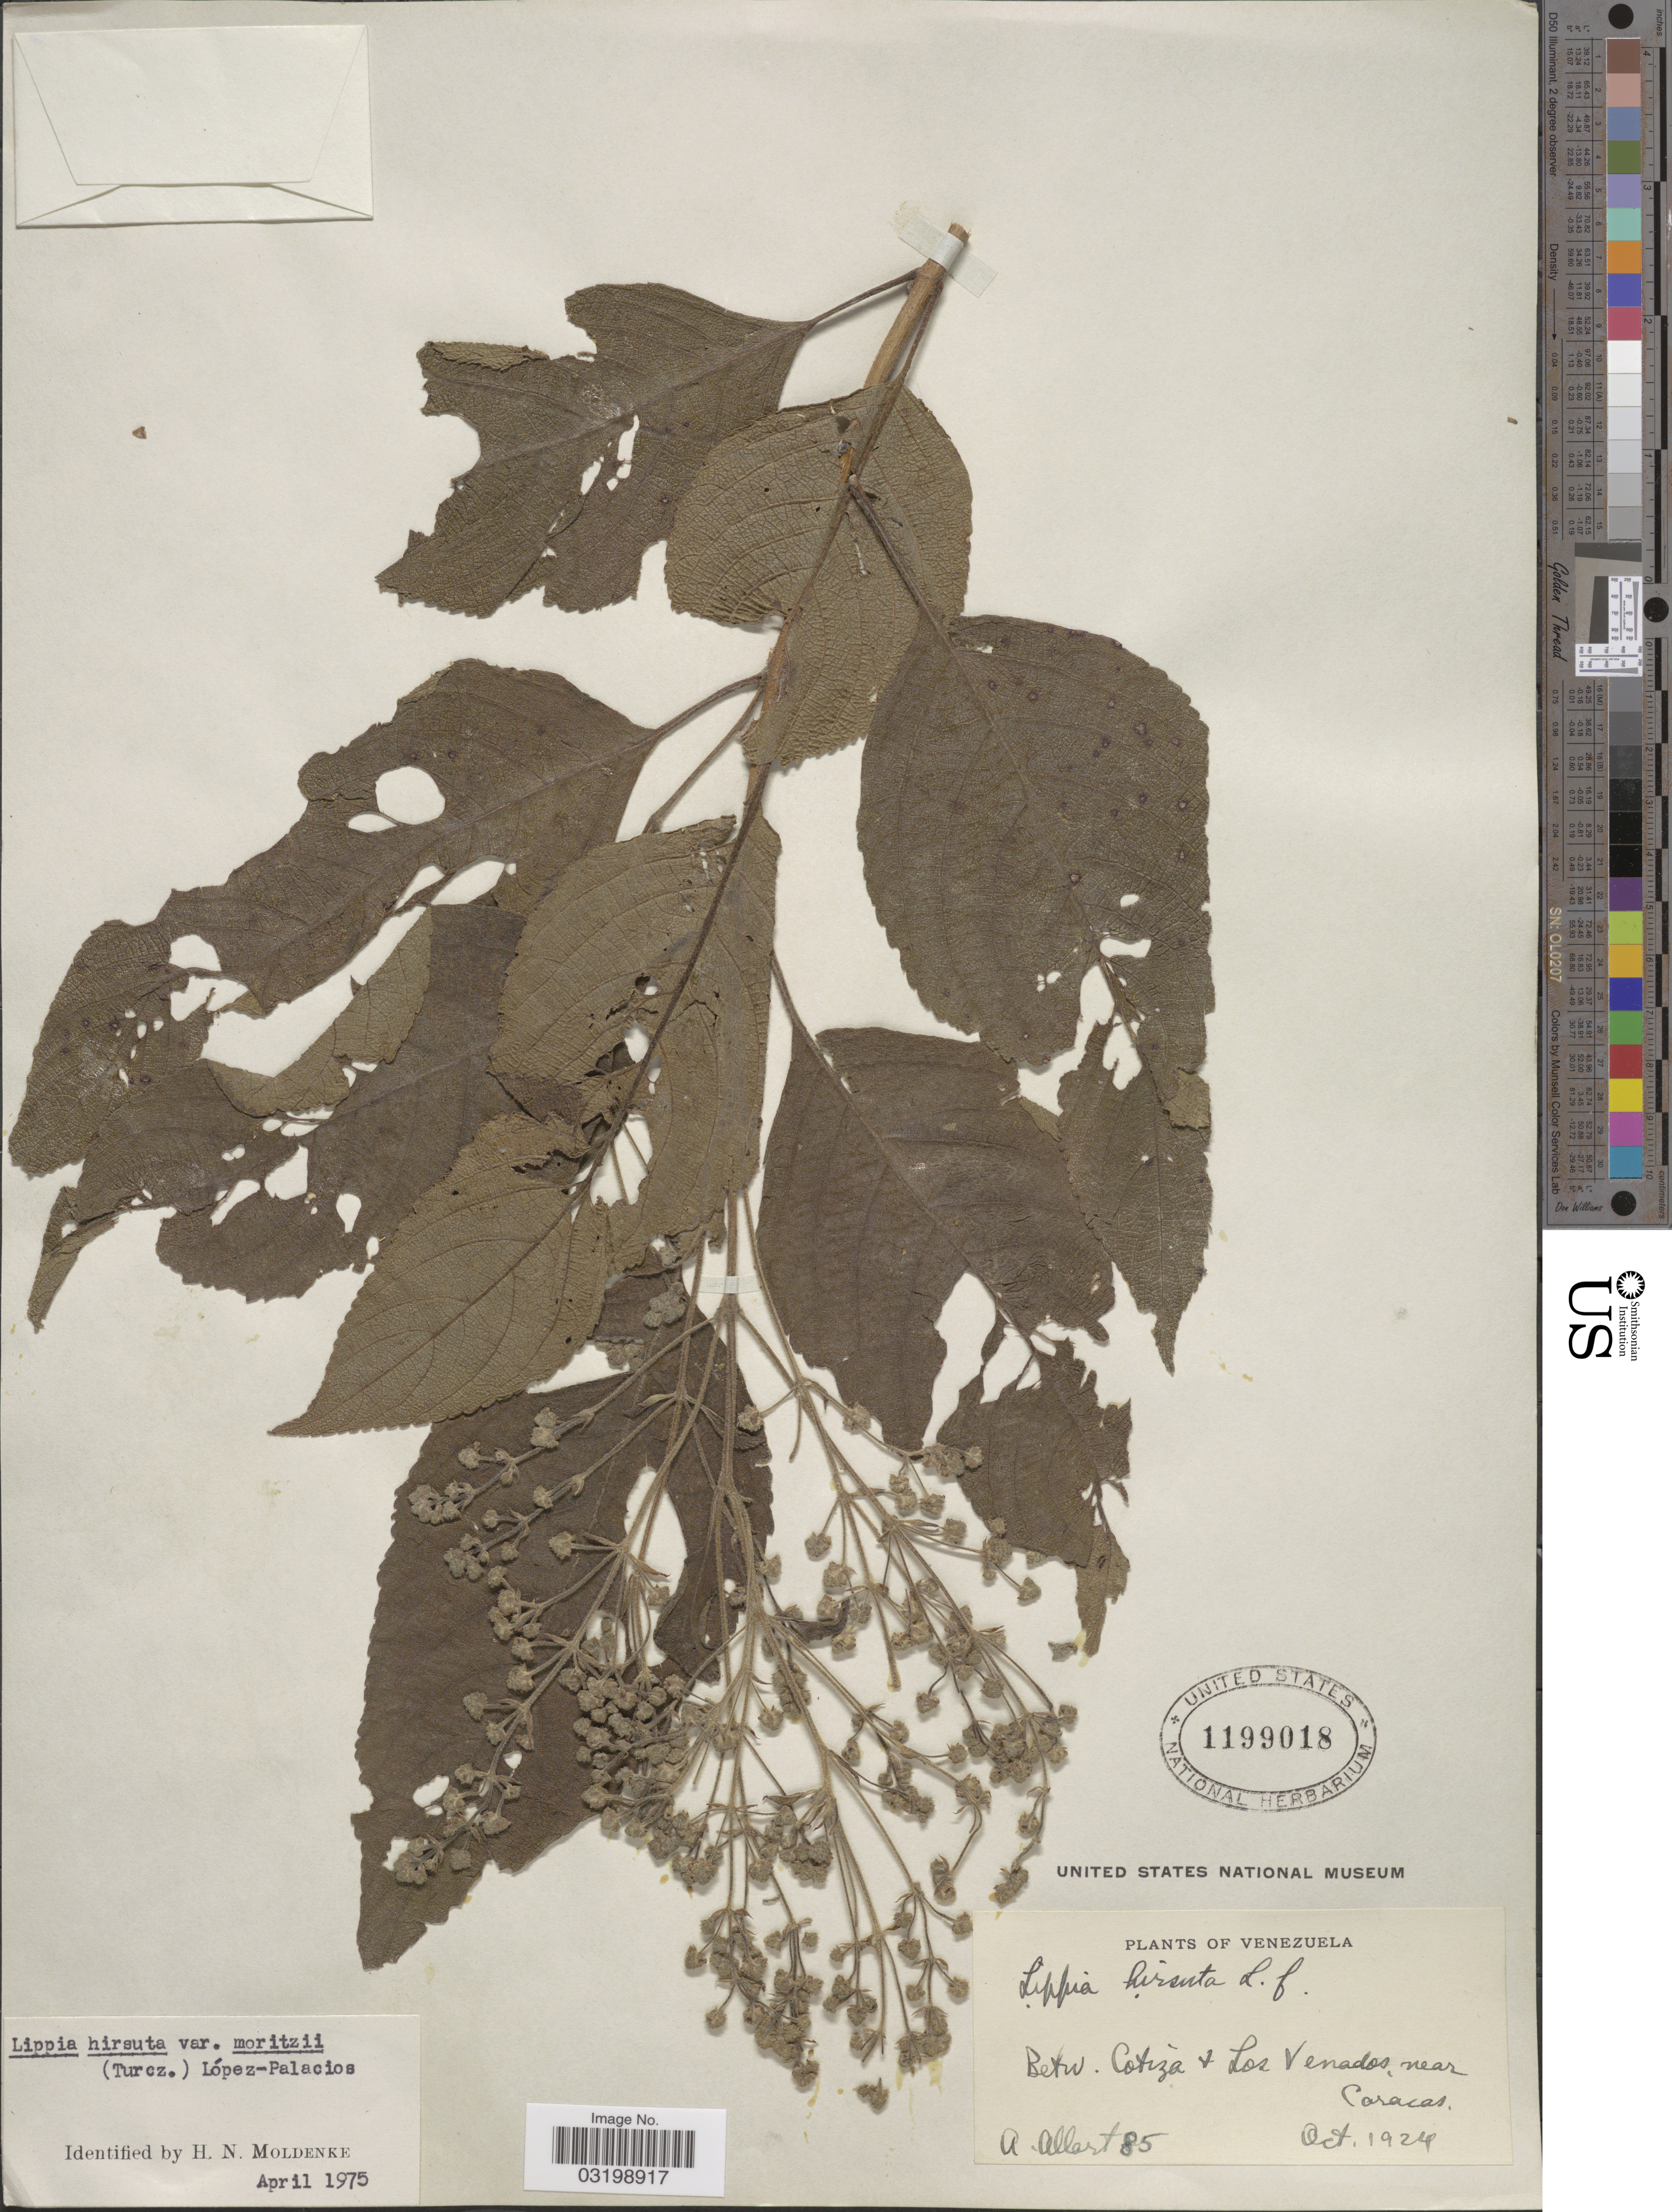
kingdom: Plantae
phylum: Tracheophyta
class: Magnoliopsida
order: Lamiales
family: Verbenaceae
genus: Lippia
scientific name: Lippia hirsuta var. moritzii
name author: L.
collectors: A. Allart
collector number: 85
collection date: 1924-10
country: Venezuela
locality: Betw. Cotiza & Las Venados, near Caracas.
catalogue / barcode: US 1199018